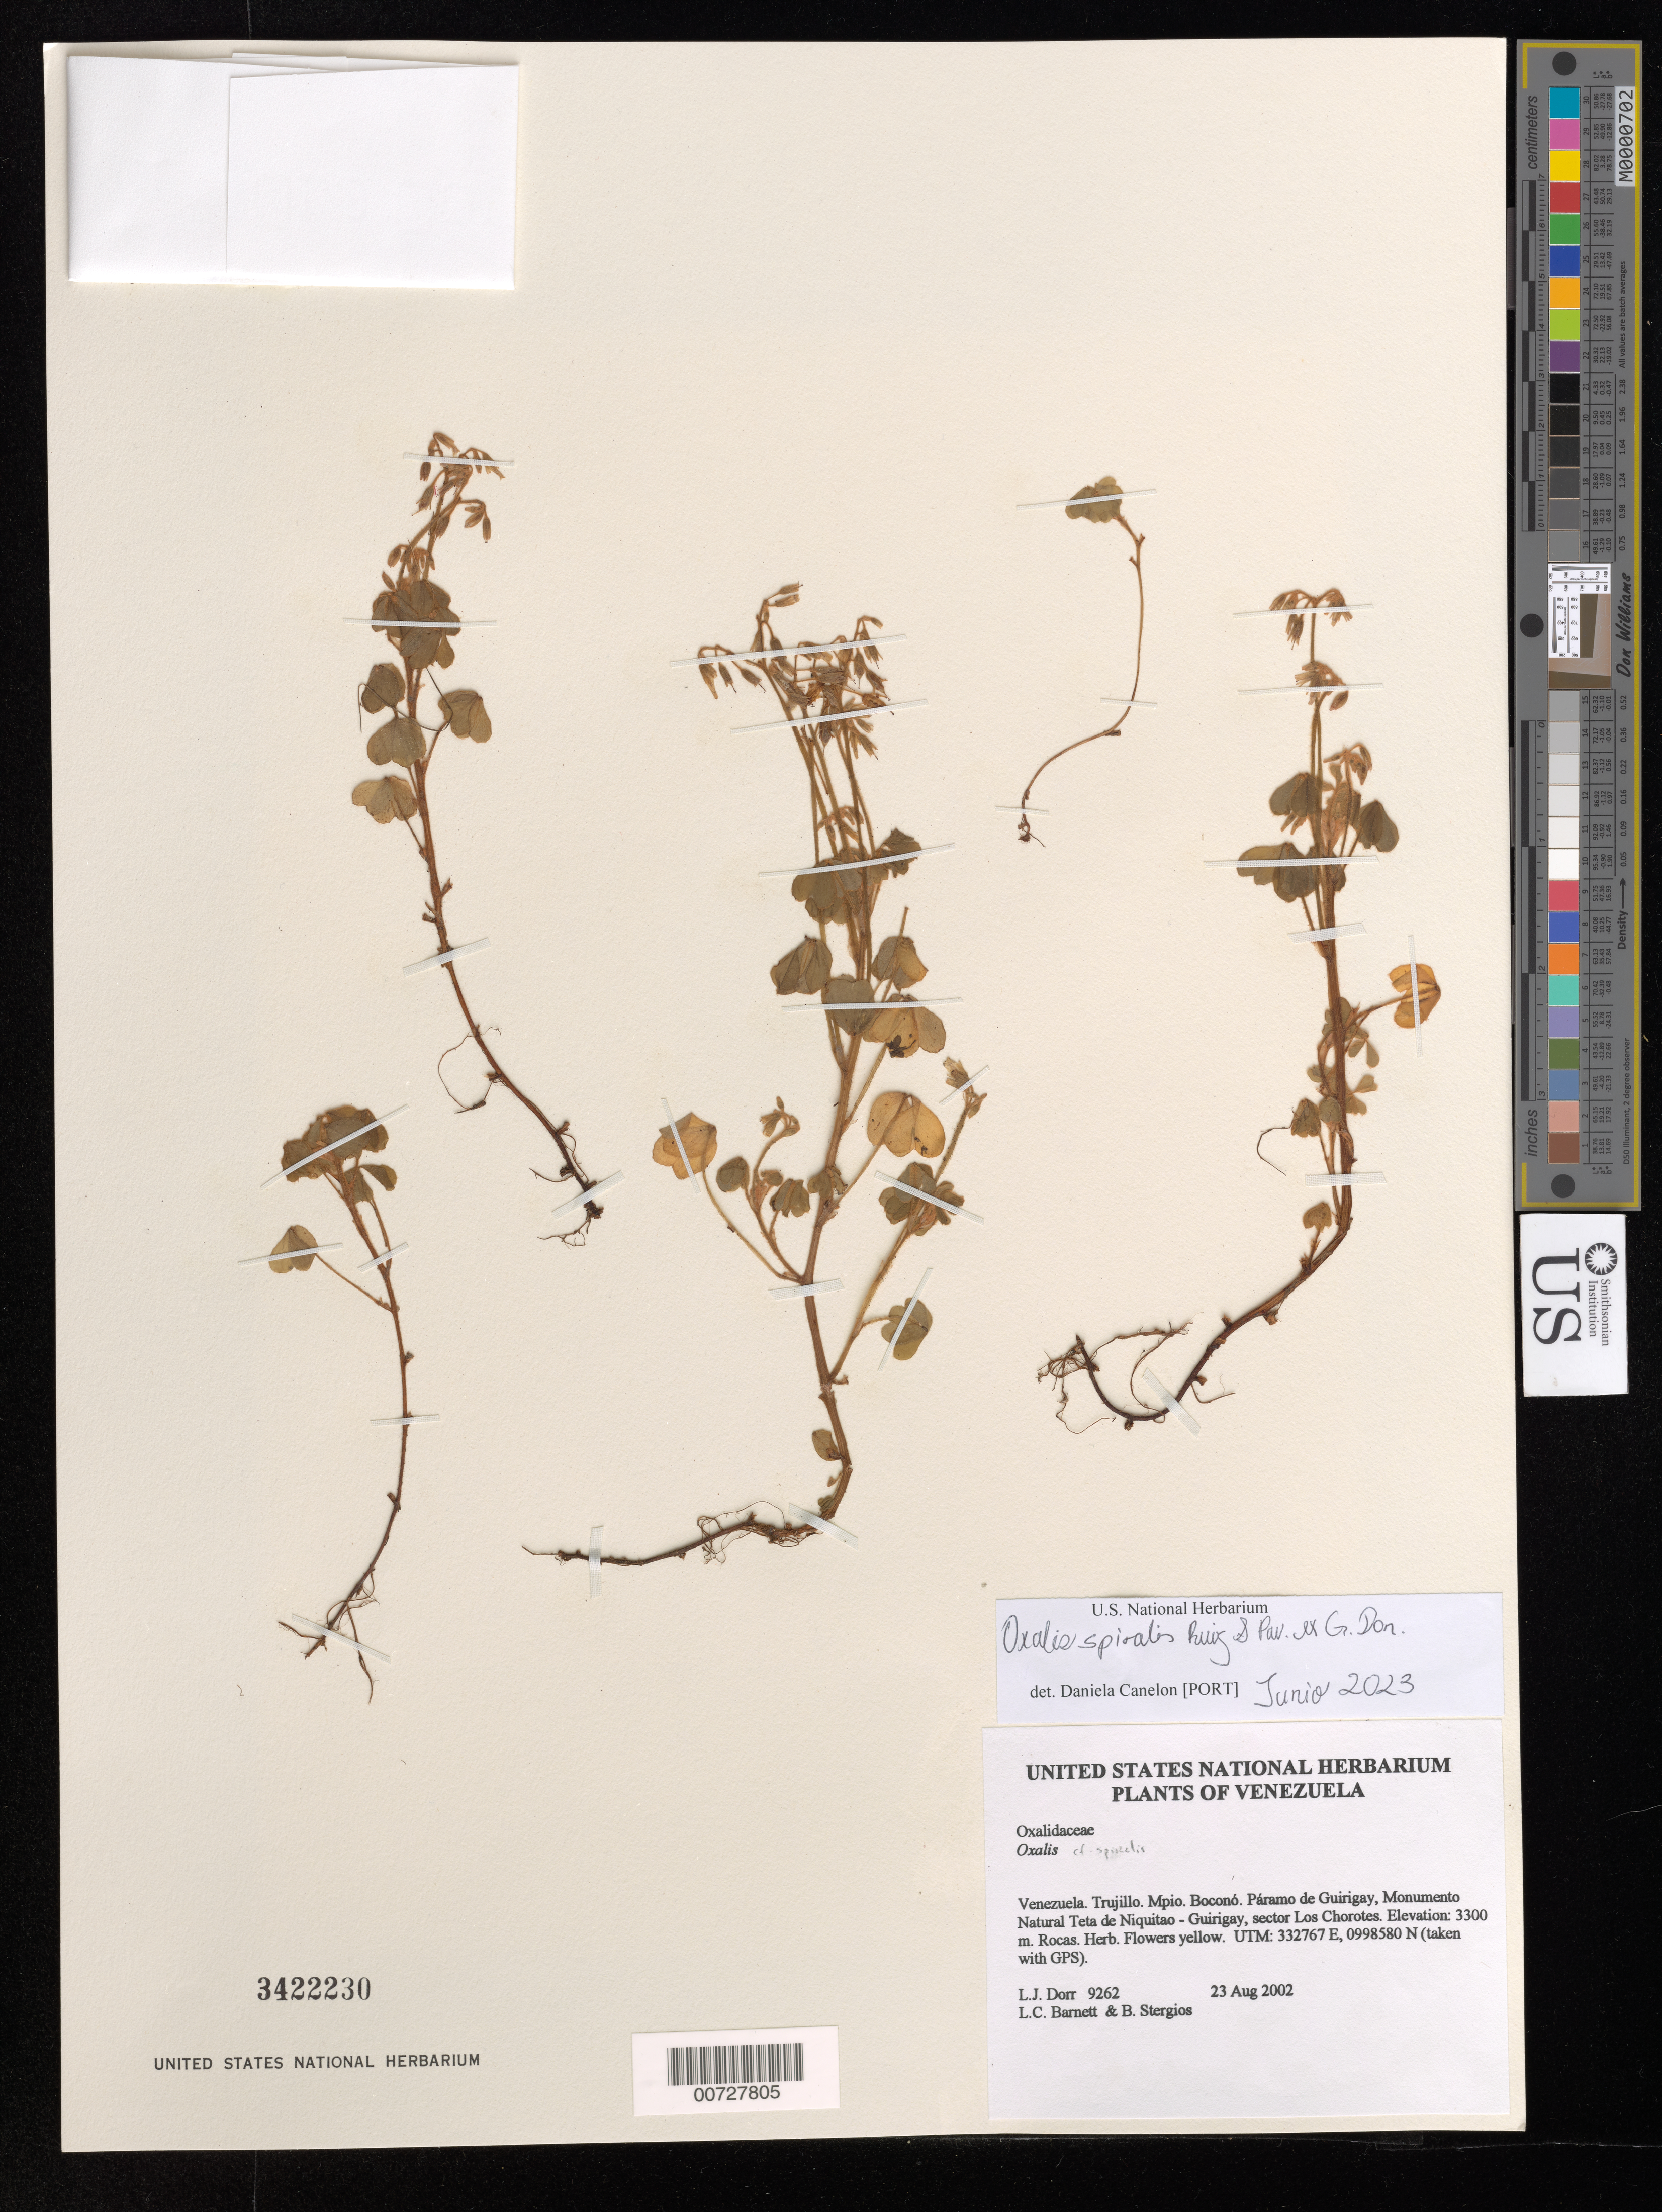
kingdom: Plantae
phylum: Tracheophyta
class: Magnoliopsida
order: Oxalidales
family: Oxalidaceae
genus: Oxalis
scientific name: Oxalis spiralis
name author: Ruiz & Pav. ex G. Don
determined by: Canelón, Daniela S., (PORT), BioCentro-UNELLEZ (VENEZUELA)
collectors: L. J. Dorr, L. C. Barnett & B. G. Stergios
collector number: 9262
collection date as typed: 23 Aug 2002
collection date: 2002-08-23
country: Venezuela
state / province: Trujillo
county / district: Boconó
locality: Páramo de Guirigay, Monumento Natural Teta de Niquitao - Guirigay, sector Los Chorotes.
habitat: Rocas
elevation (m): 3300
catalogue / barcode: US 3422230